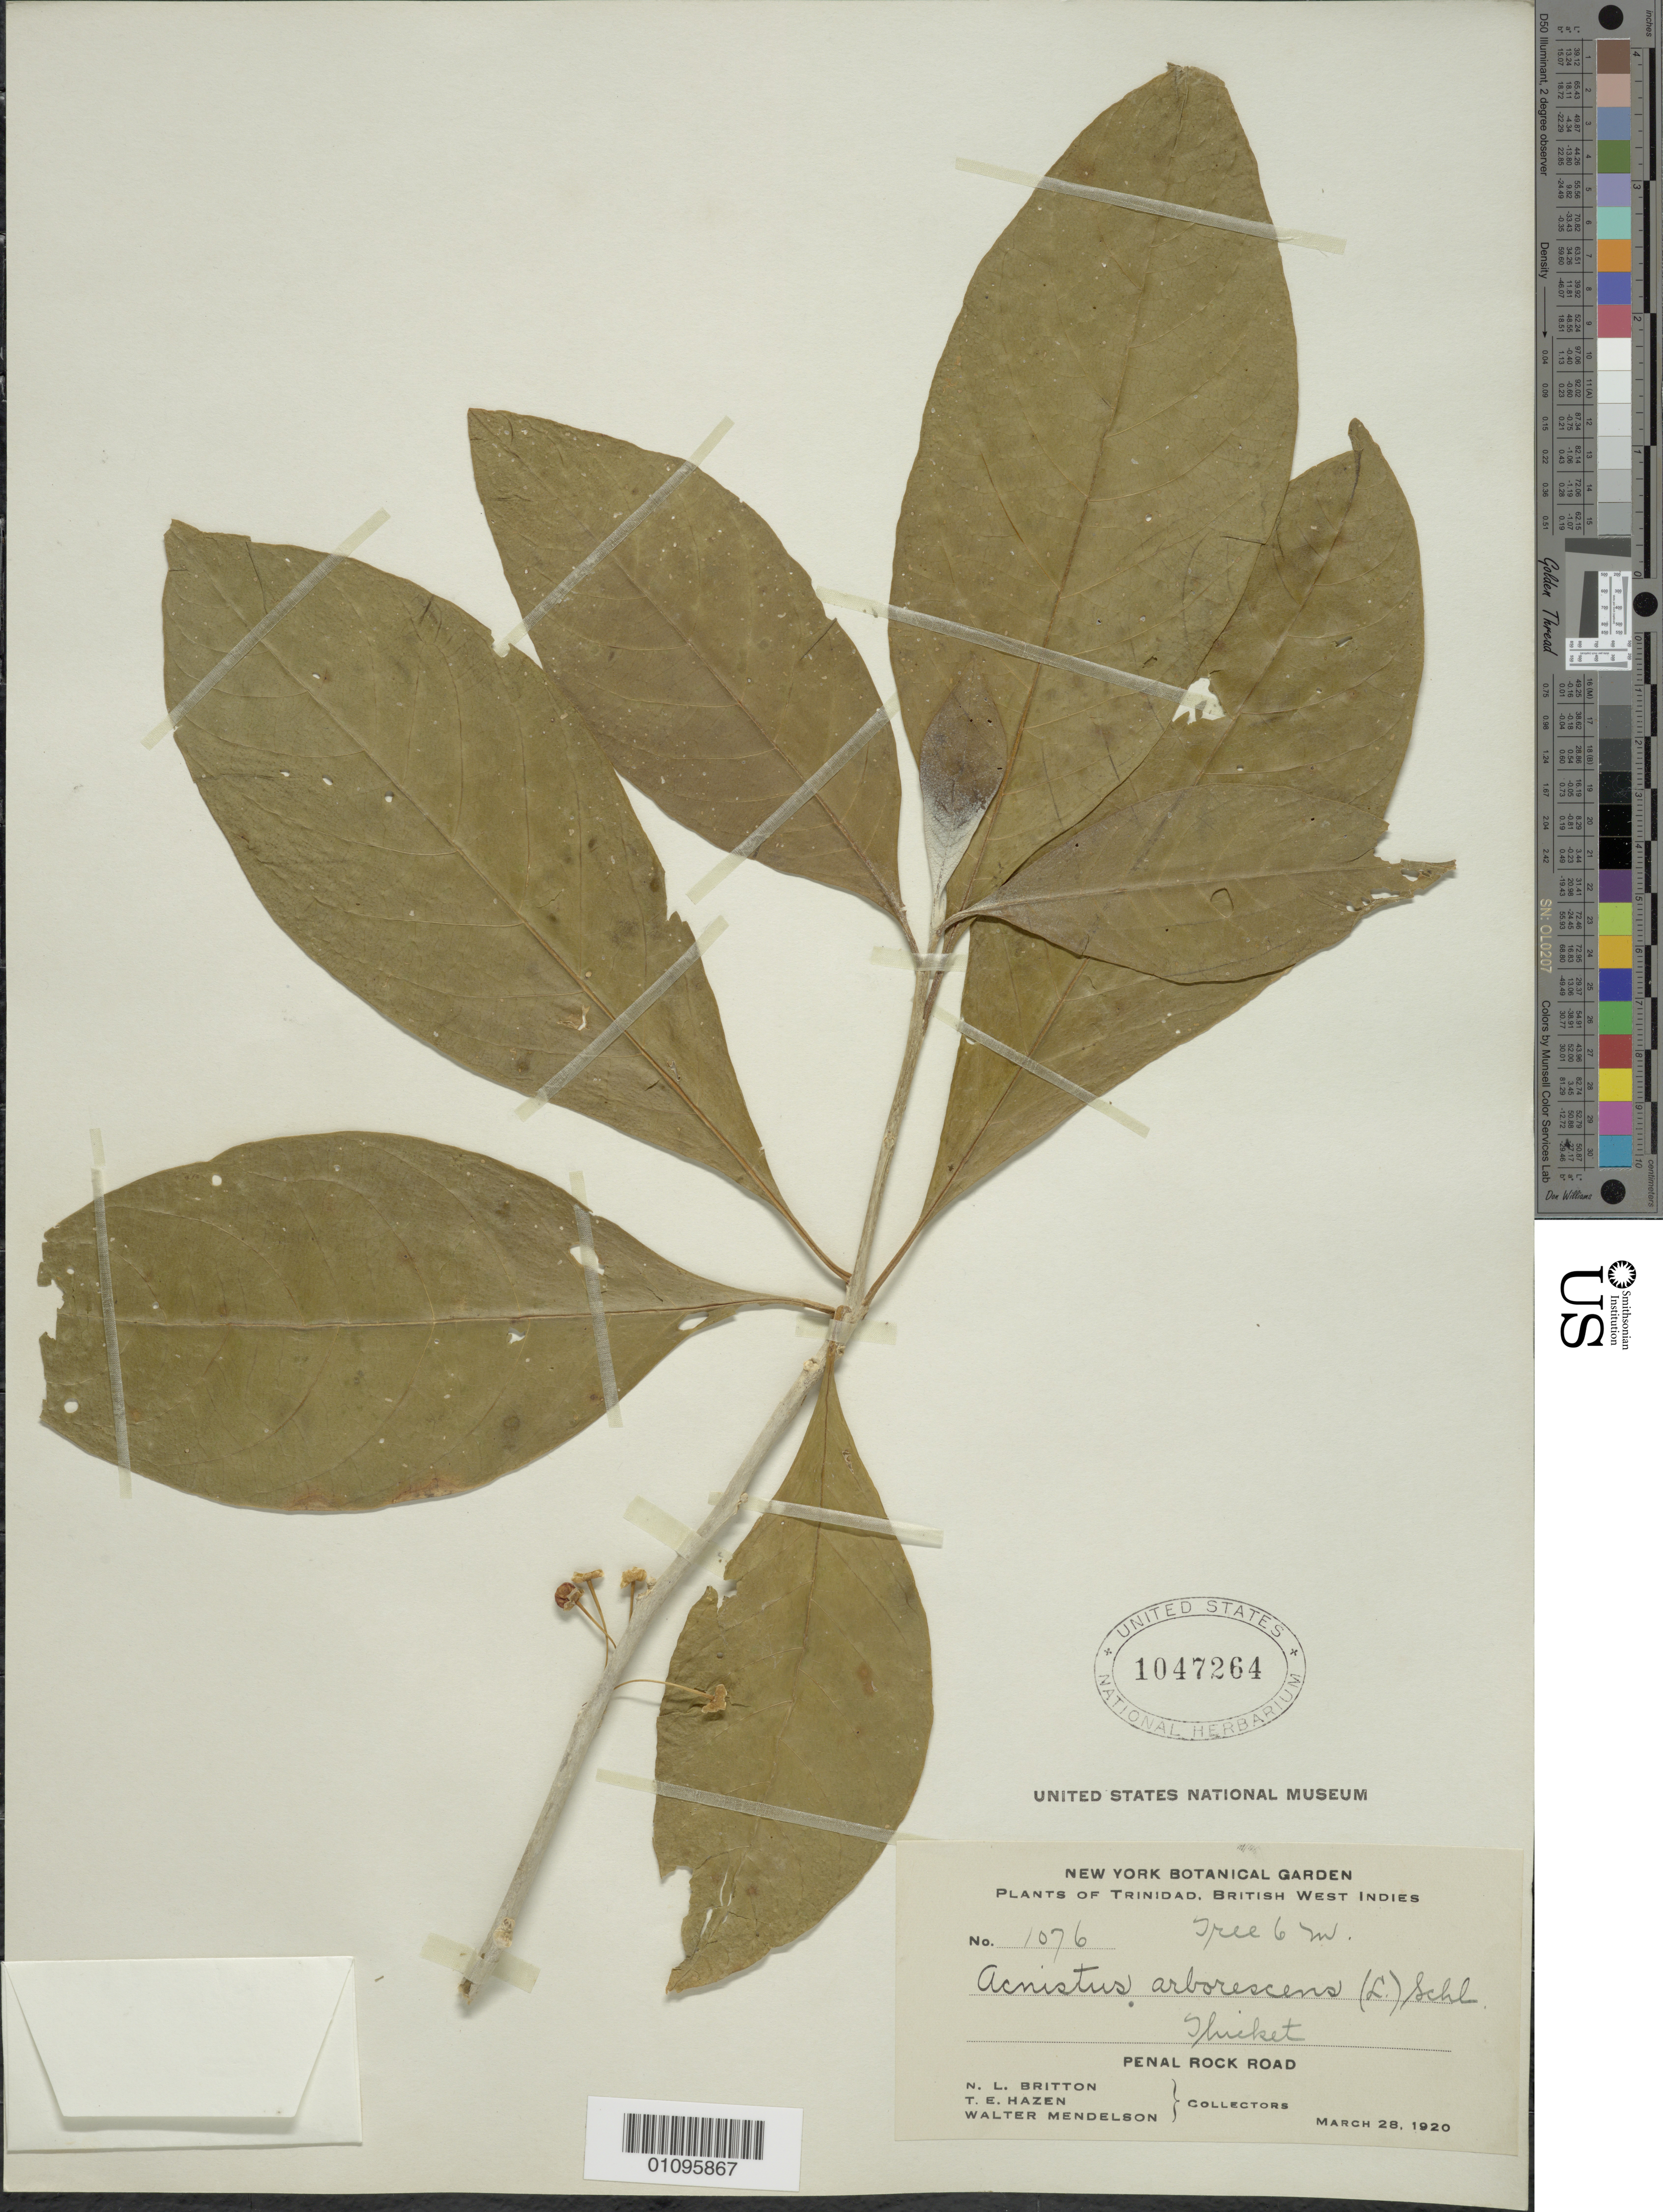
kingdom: Plantae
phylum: Tracheophyta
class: Magnoliopsida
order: Solanales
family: Solanaceae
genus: Acnistus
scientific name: Acnistus arborescens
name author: (L.) Schltdl.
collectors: N. Britton, T. E. Hazen & W. Mendelson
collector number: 1076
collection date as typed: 28 Mar 1920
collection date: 1920-03-28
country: Trinidad and Tobago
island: Trinidad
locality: Penal Rock Road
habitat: Thicket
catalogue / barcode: US 1047264